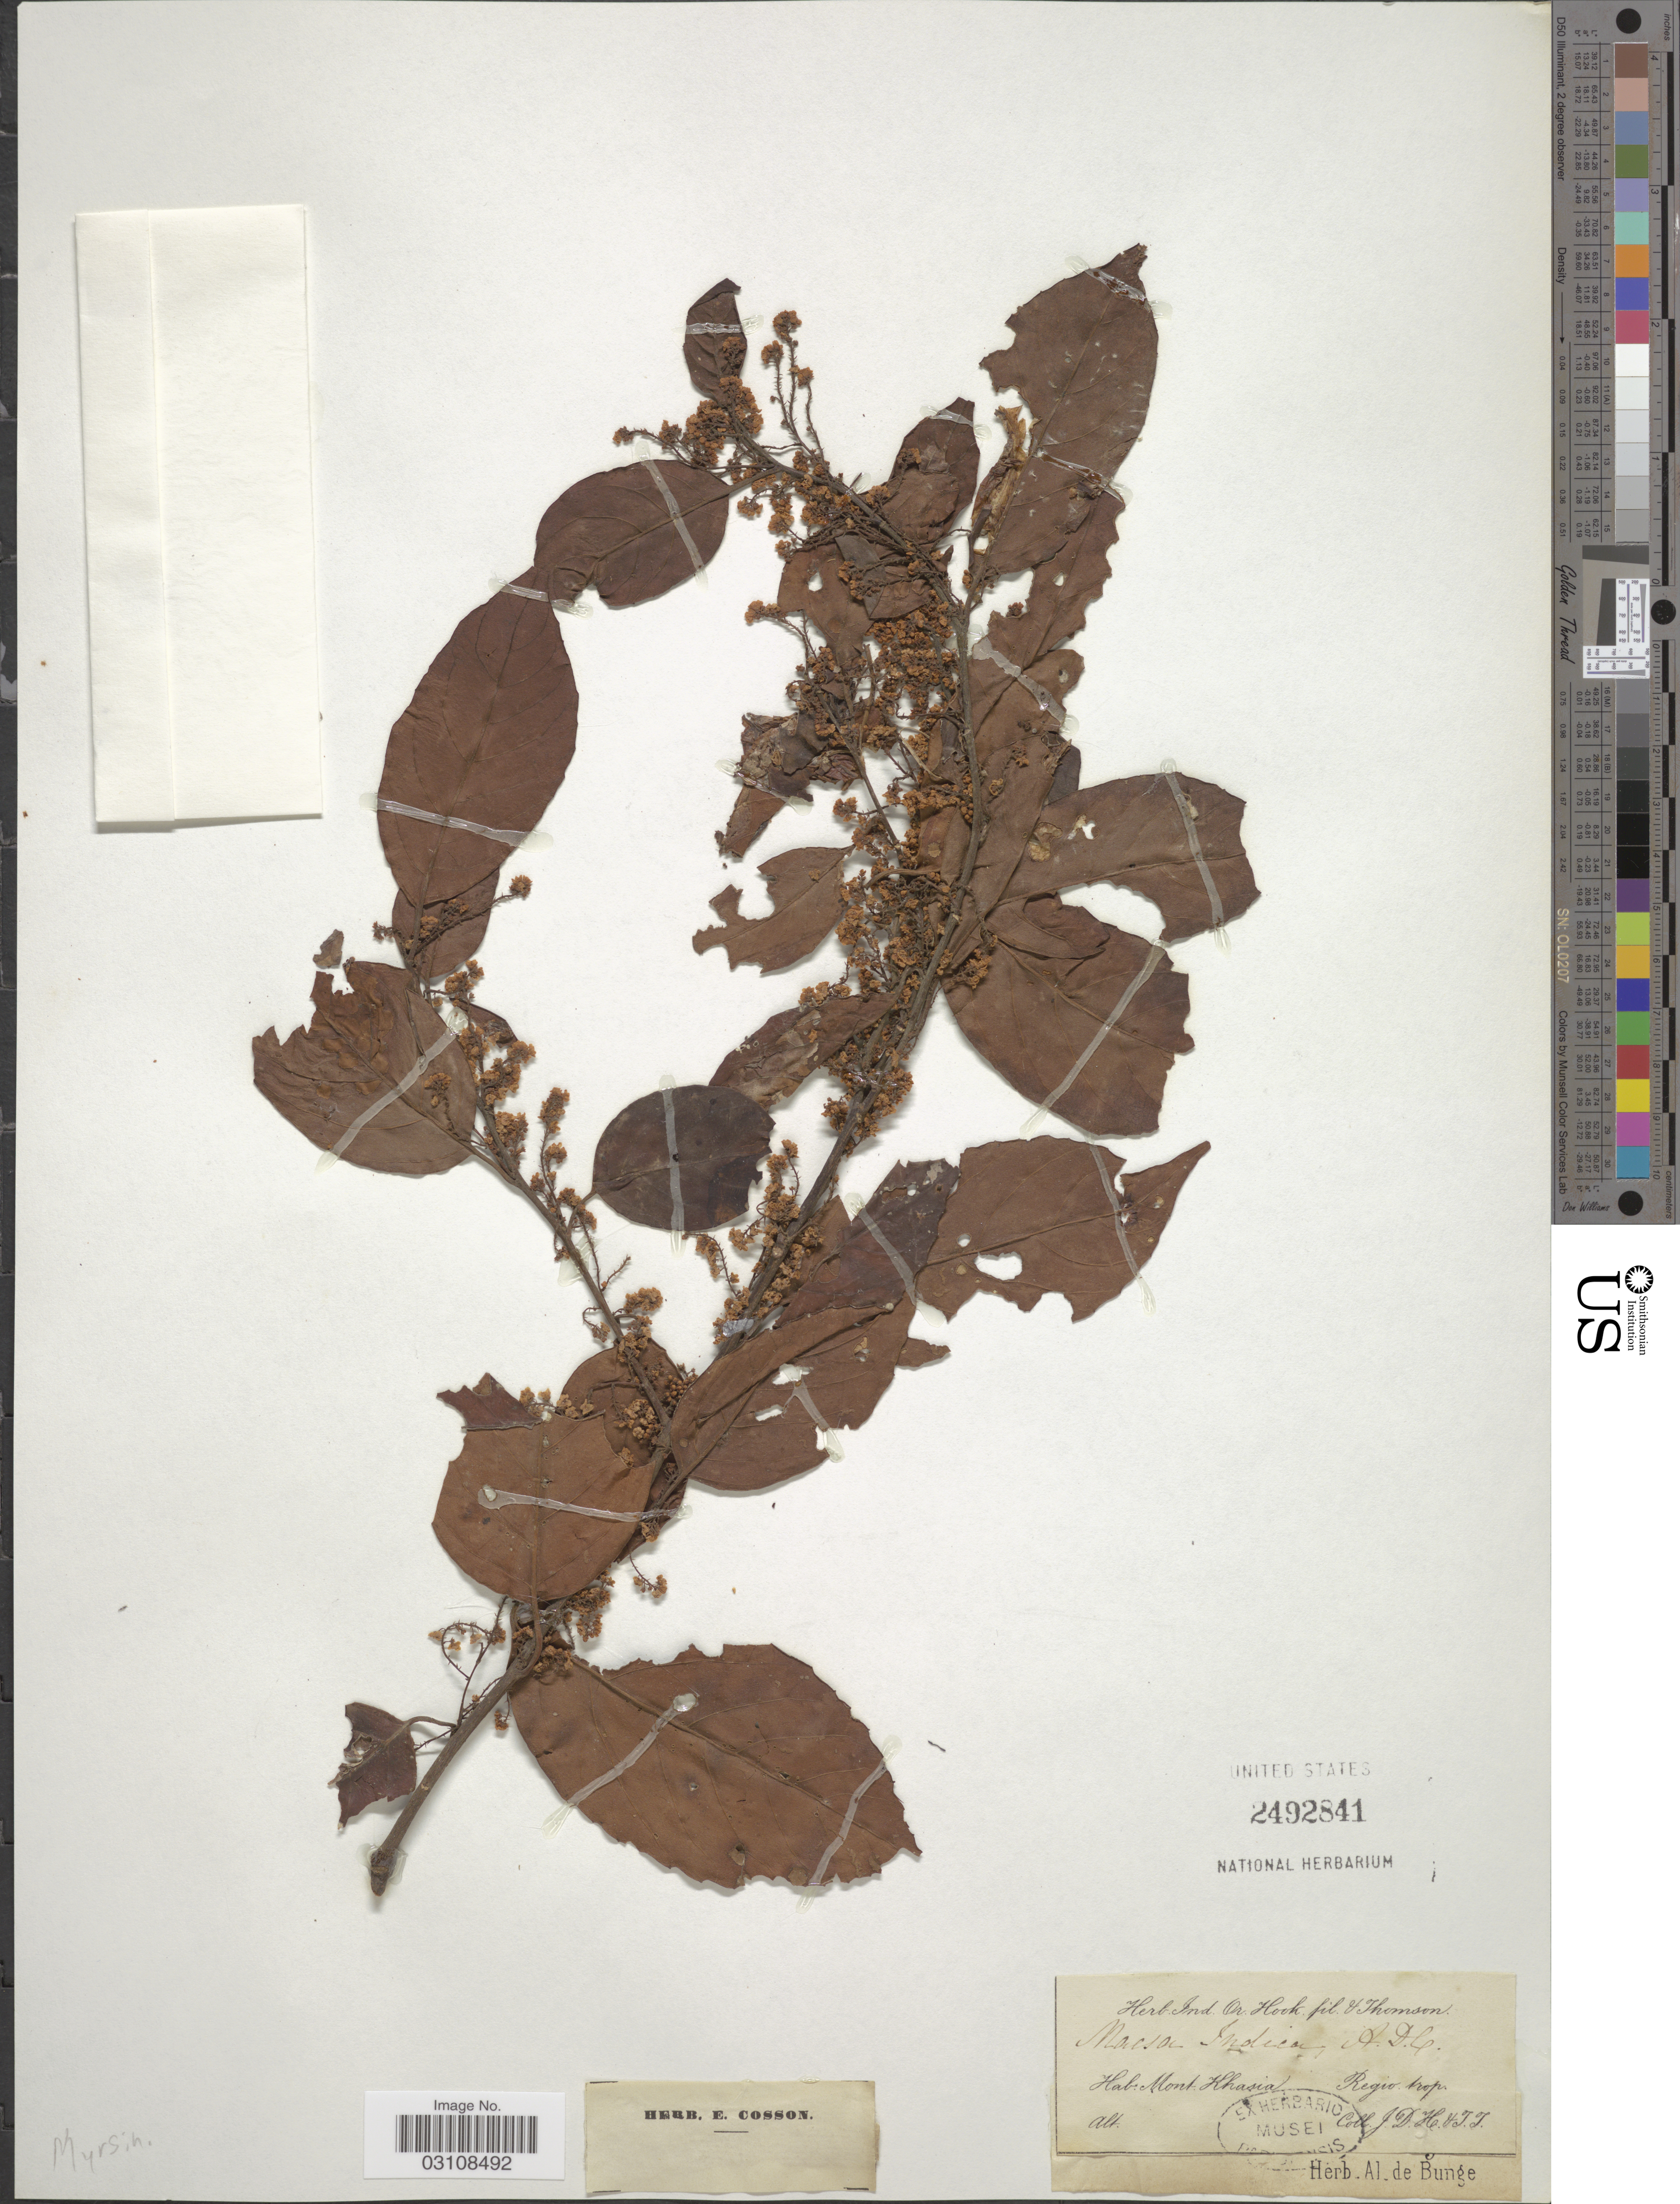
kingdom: Plantae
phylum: Tracheophyta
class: Magnoliopsida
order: Ericales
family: Primulaceae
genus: Maesa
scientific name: Maesa indica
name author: (Roxb.) A. DC.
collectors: J. D. Hooker & T. Thomson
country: India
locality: Mont. Khasia. Regio. trop.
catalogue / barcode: US 2492841